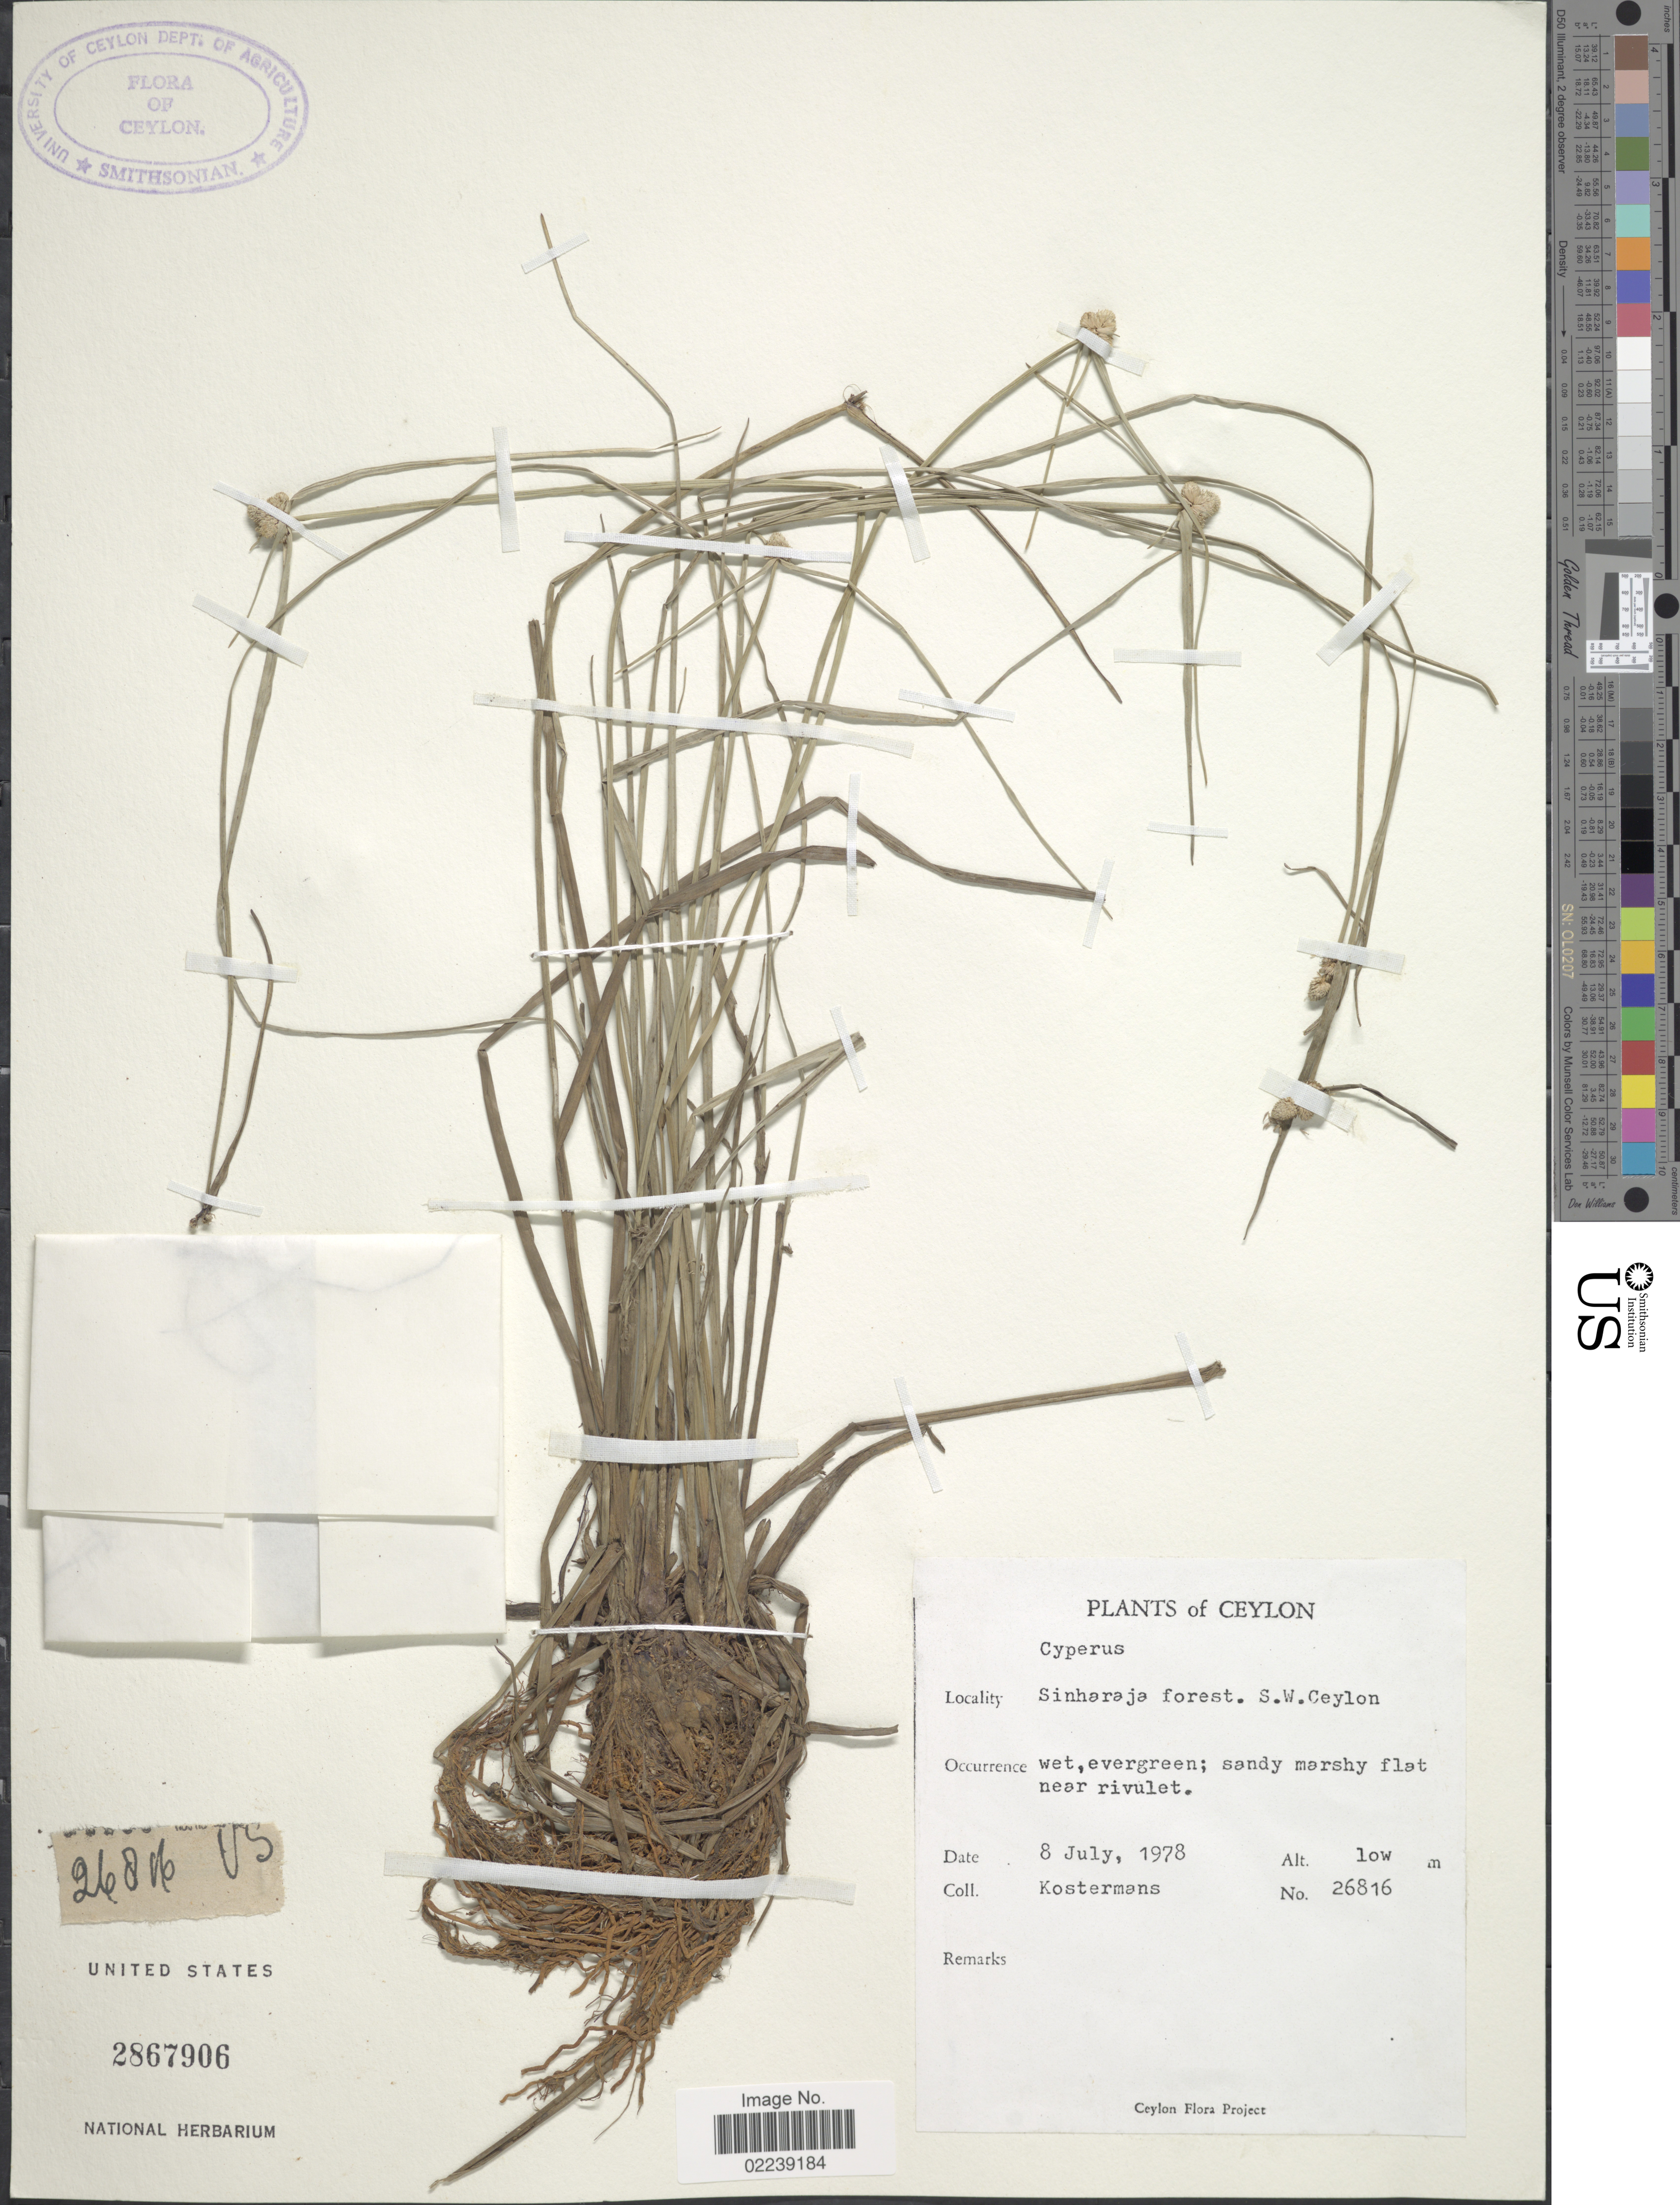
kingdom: Plantae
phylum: Tracheophyta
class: Liliopsida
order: Poales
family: Cyperaceae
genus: Cyperus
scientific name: Cyperus albescens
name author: (Steud.) Larridon & Govaerts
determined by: Strong, Mark T., (BOT), Smithsonian Institution - National Museum of Natural History (UNITED STATES)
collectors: Kostermans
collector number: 26816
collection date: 1978-07-08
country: Sri Lanka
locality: Ceylon, Sinharaja forest, S. W. of Ceylon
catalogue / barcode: US 2867906